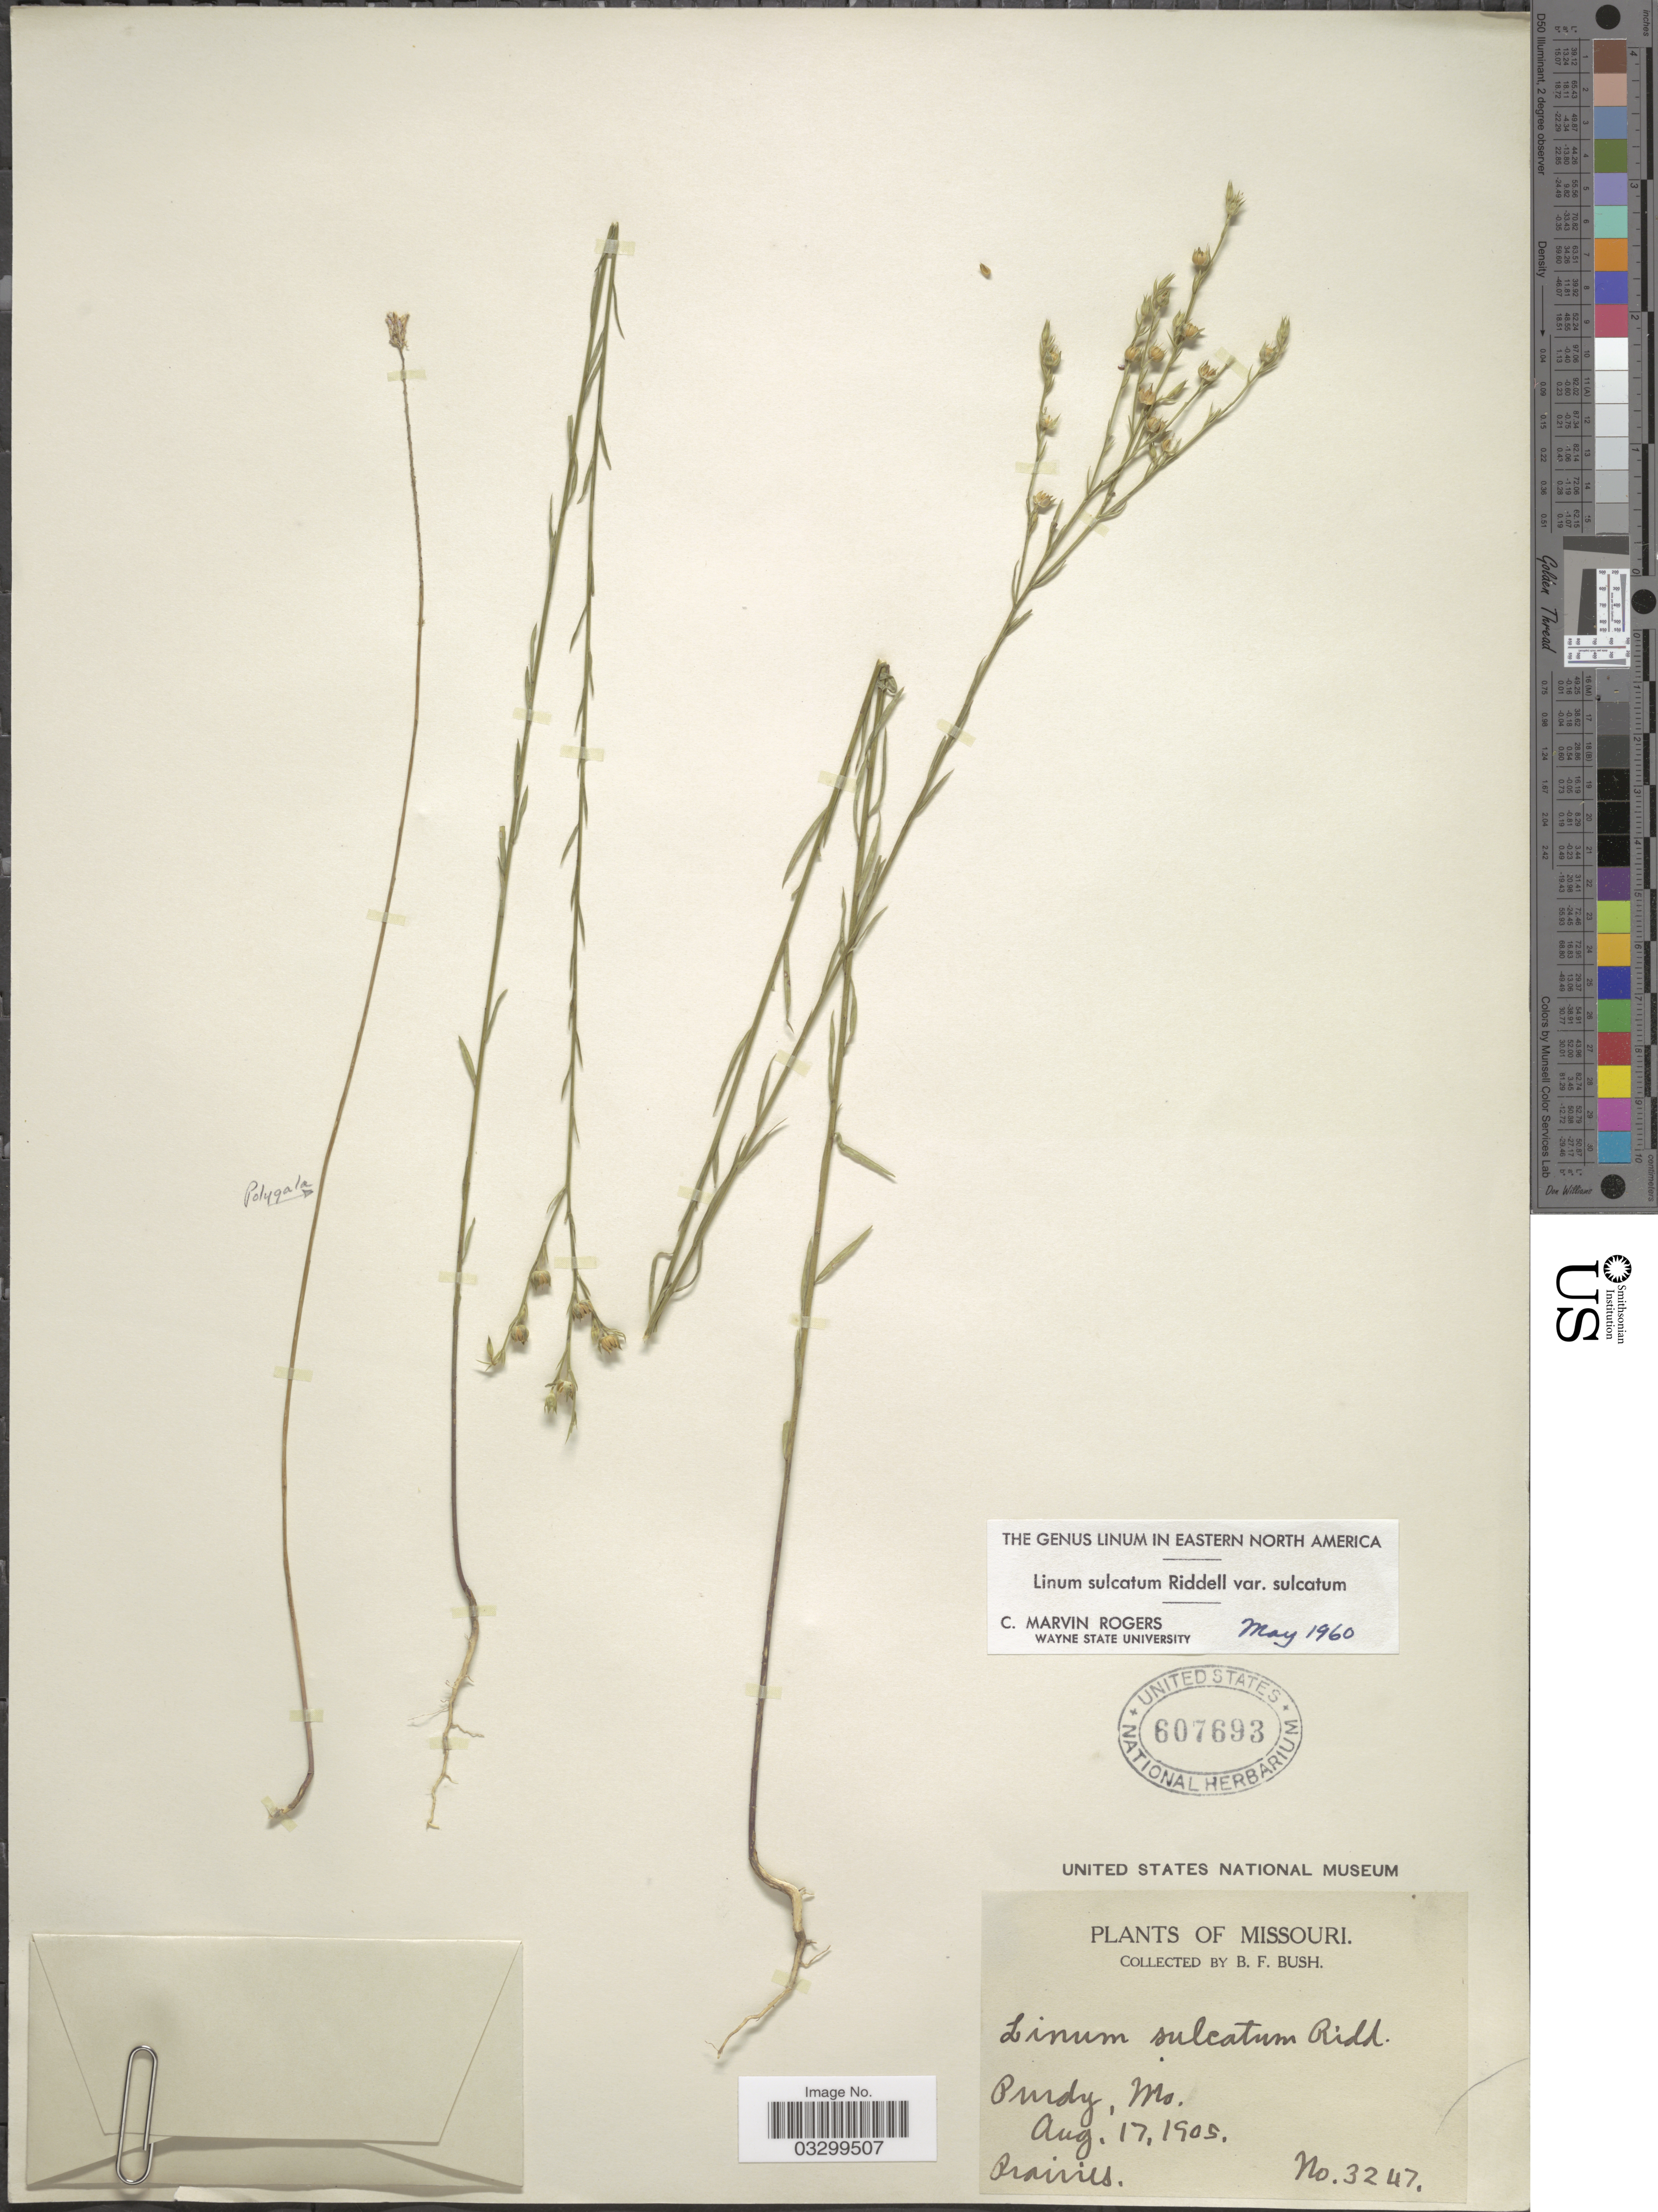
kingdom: Plantae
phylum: Tracheophyta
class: Magnoliopsida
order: Malpighiales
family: Linaceae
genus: Linum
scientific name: Linum sulcatum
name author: Riddell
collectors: B. F. Bush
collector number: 3247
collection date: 1905-08-17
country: United States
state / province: Missouri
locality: Purdy.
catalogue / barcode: US 607693